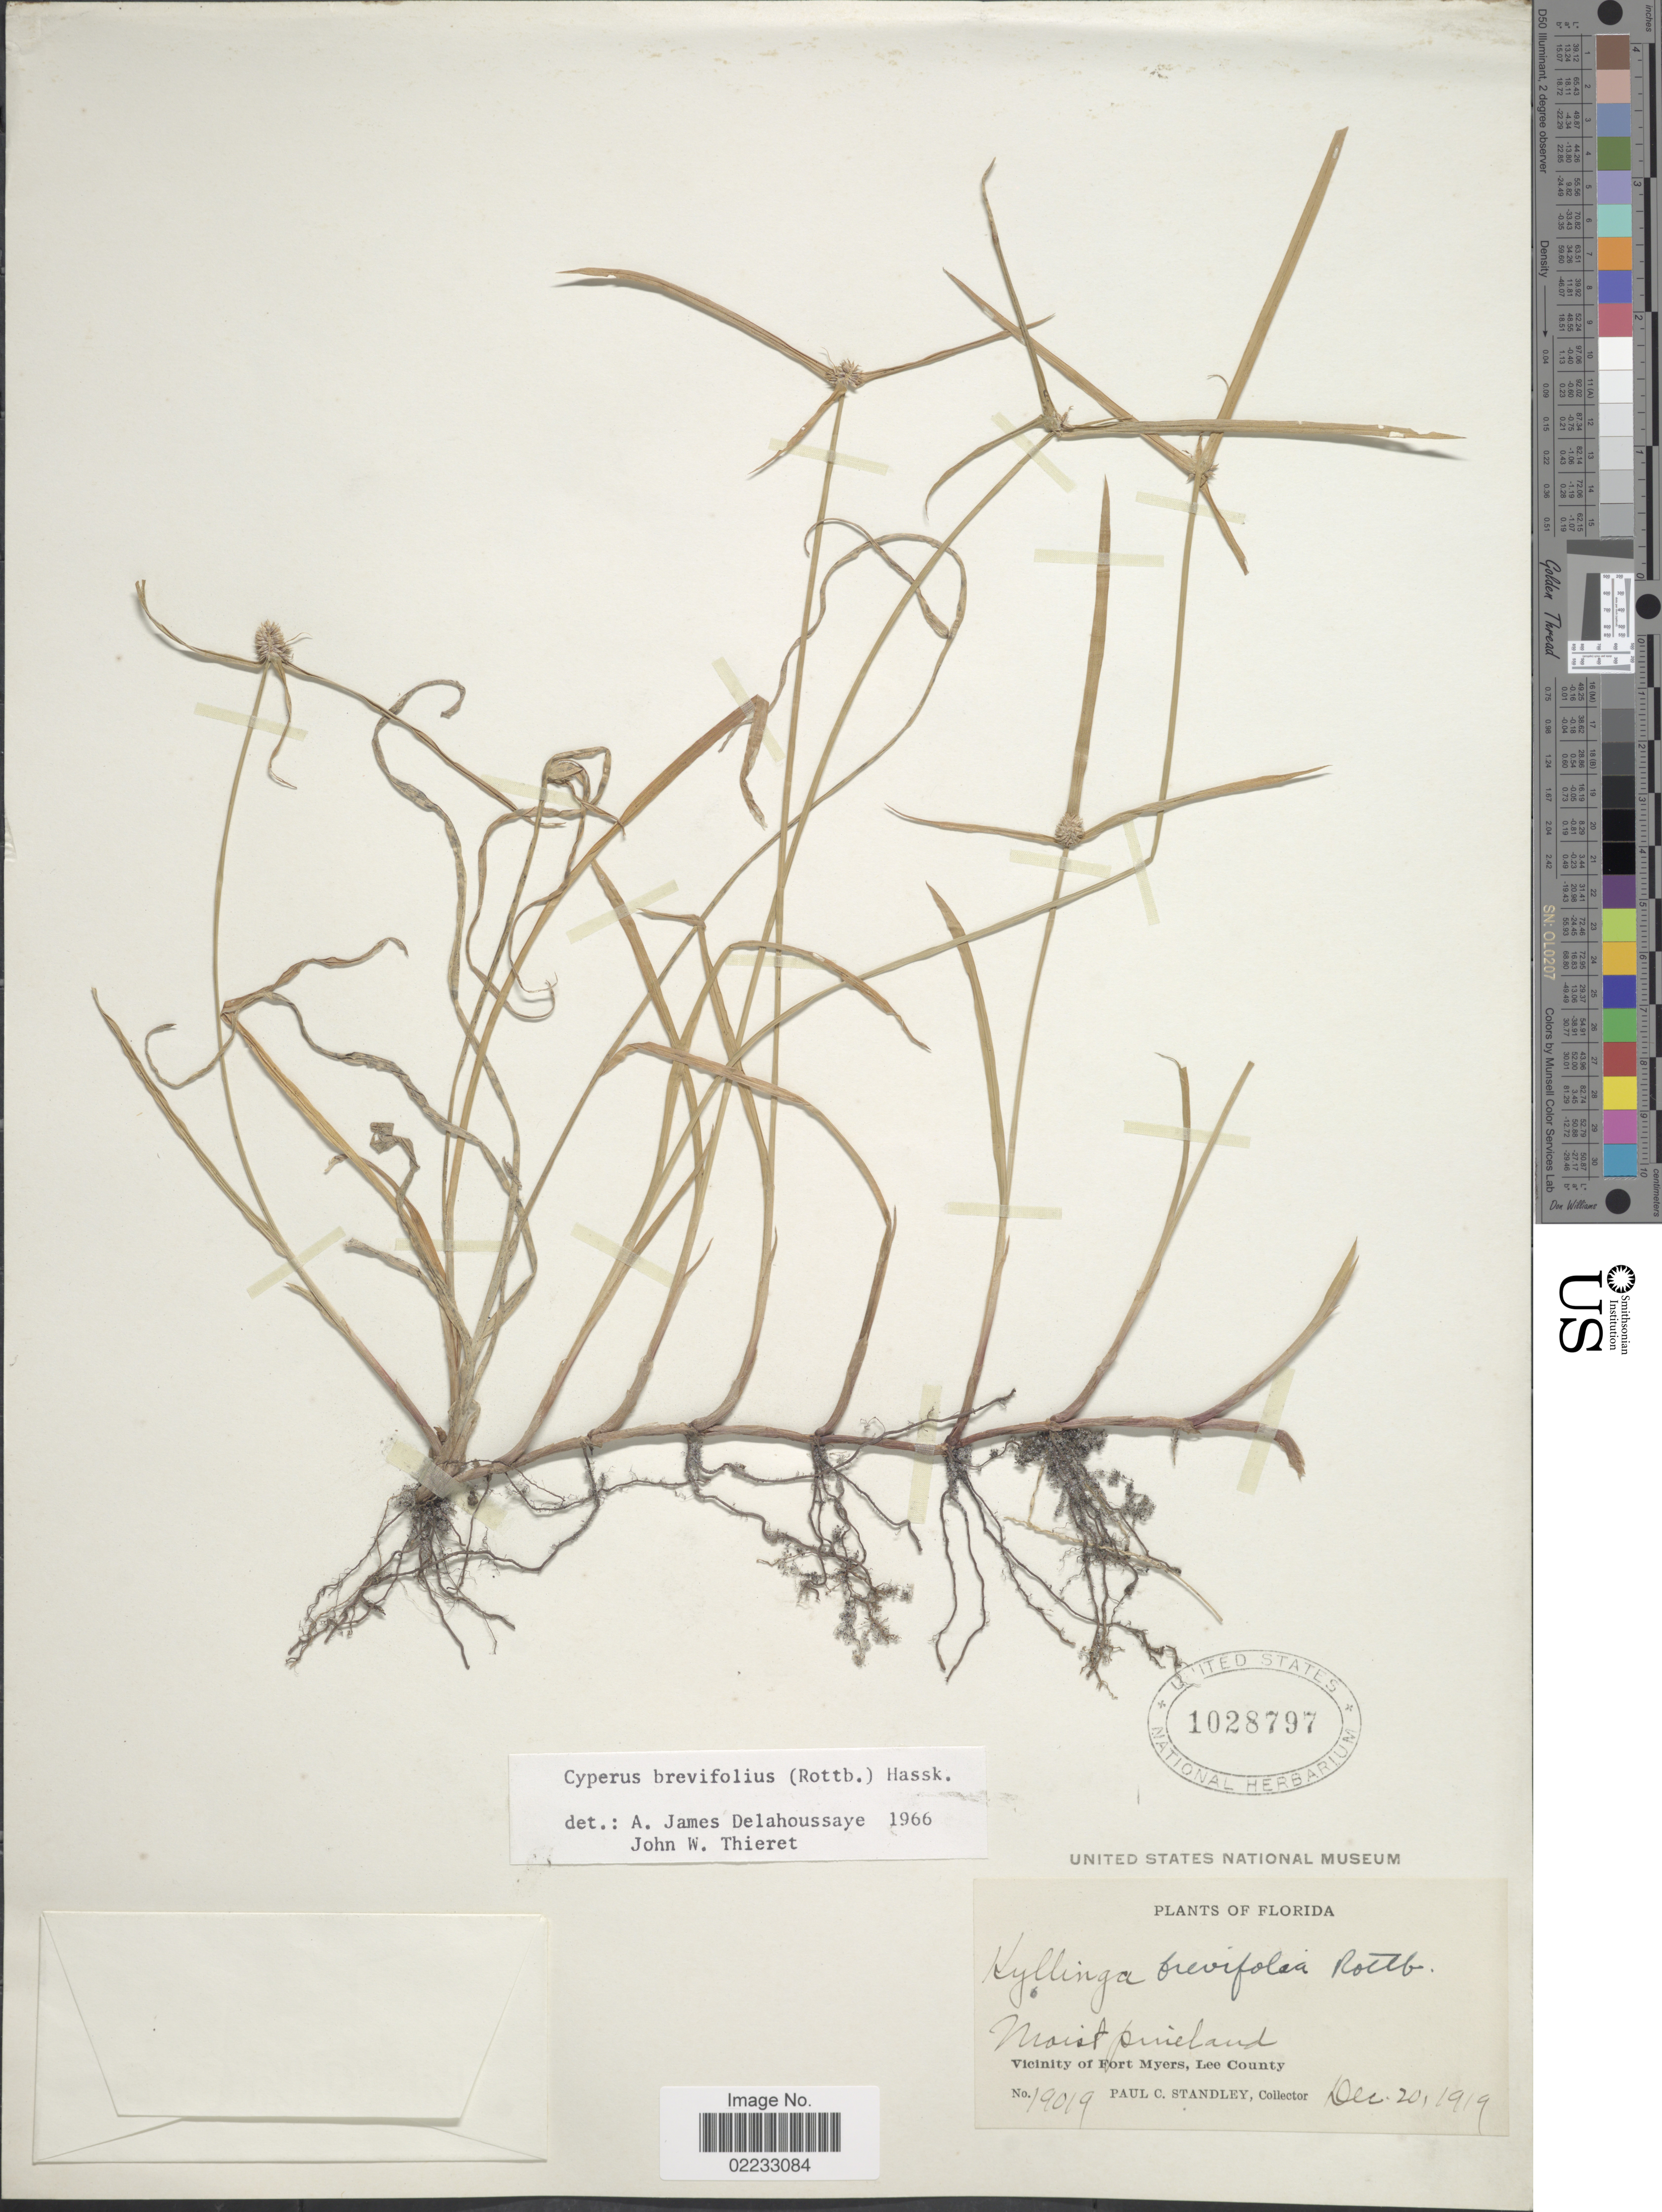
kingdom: Plantae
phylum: Tracheophyta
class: Liliopsida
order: Poales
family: Cyperaceae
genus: Cyperus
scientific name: Cyperus brevifolius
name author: (Rottb.) Hassk.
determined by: Strong, M. T., (US), Smithsonian Institution - National Museum of Natural History (UNITED STATES)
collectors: P. C. Standley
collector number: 19019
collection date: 1919-12-20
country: United States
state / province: Florida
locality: Vicinity of Fort Myers, Lee County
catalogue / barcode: US 1028797